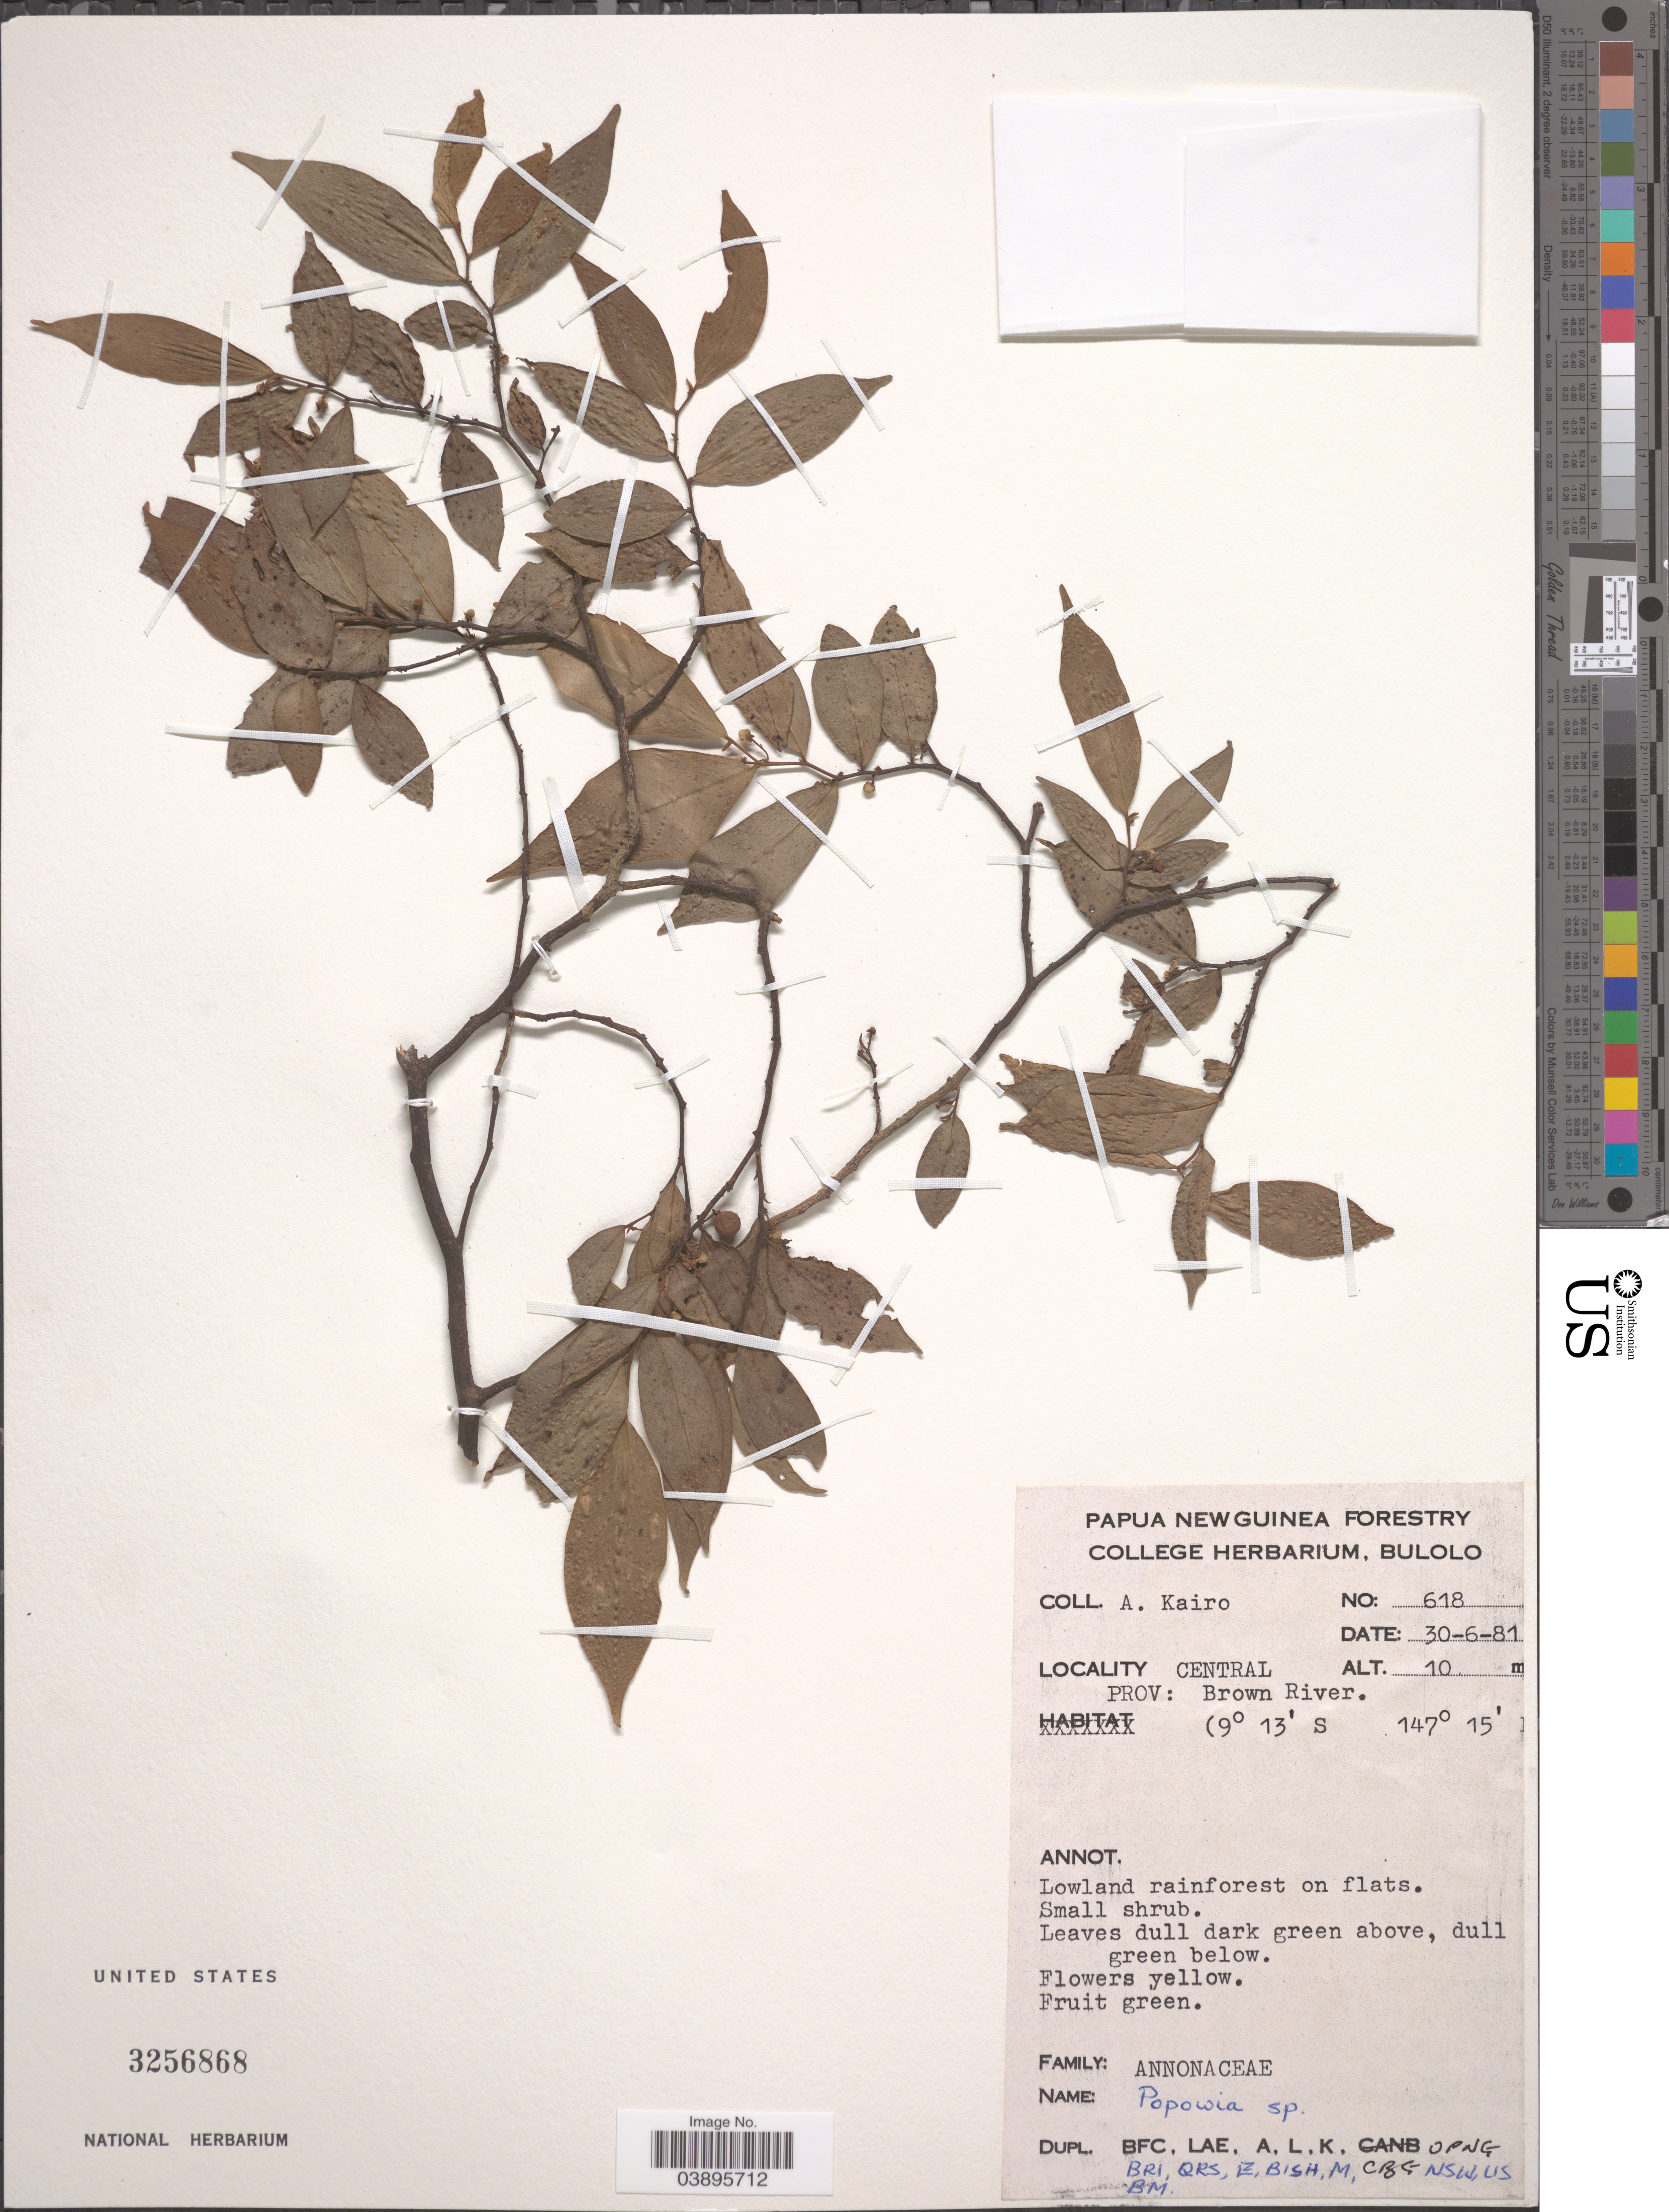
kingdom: Plantae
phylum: Tracheophyta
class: Magnoliopsida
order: Magnoliales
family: Annonaceae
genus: Popowia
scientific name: Popowia sp.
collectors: A. Kairo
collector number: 618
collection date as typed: Transcribed d/m/y: 30/6/81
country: Papua New Guinea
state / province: Central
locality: Prov: Brown River.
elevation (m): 10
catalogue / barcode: US 3256868